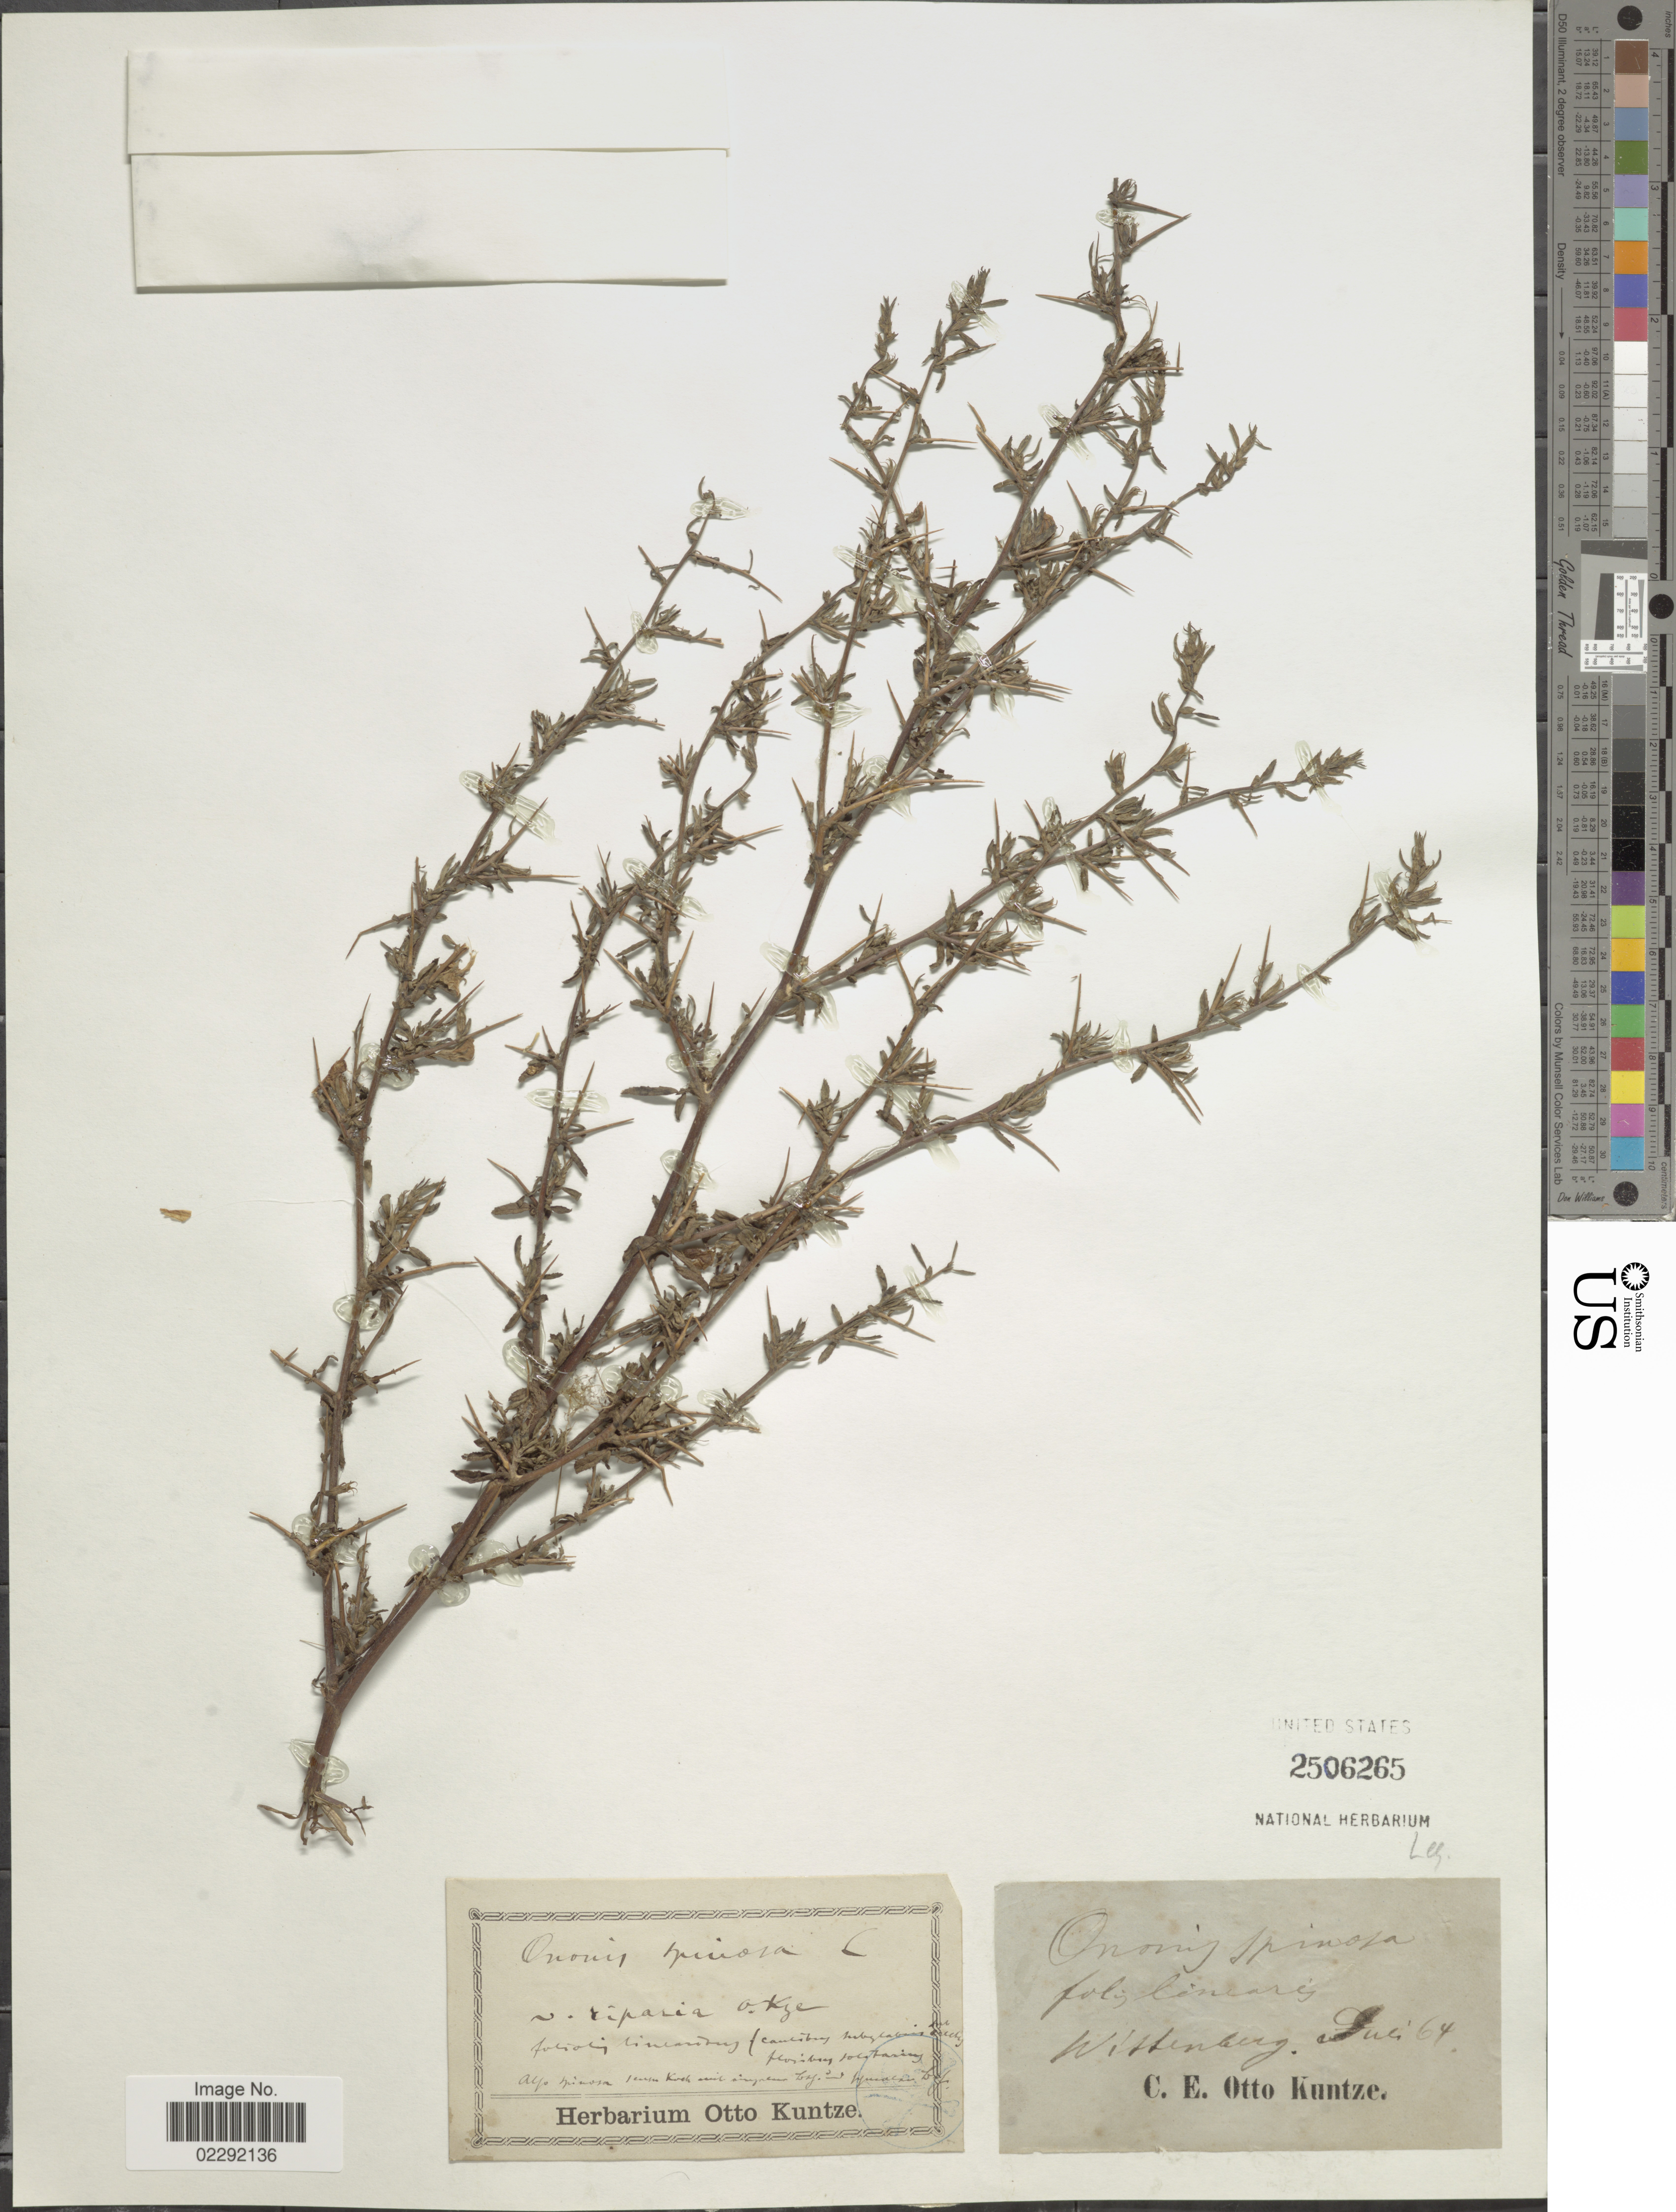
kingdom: Plantae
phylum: Tracheophyta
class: Magnoliopsida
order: Fabales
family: Fabaceae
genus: Ononis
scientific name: Ononis spinosa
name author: L.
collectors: C.E.O. Kuntze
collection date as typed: Transcribed d/m/y: /7/64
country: Germany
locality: Wittenberg (cantribus nebylabois decty flosibusy solitharing). [interpreted]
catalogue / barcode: US 2506265